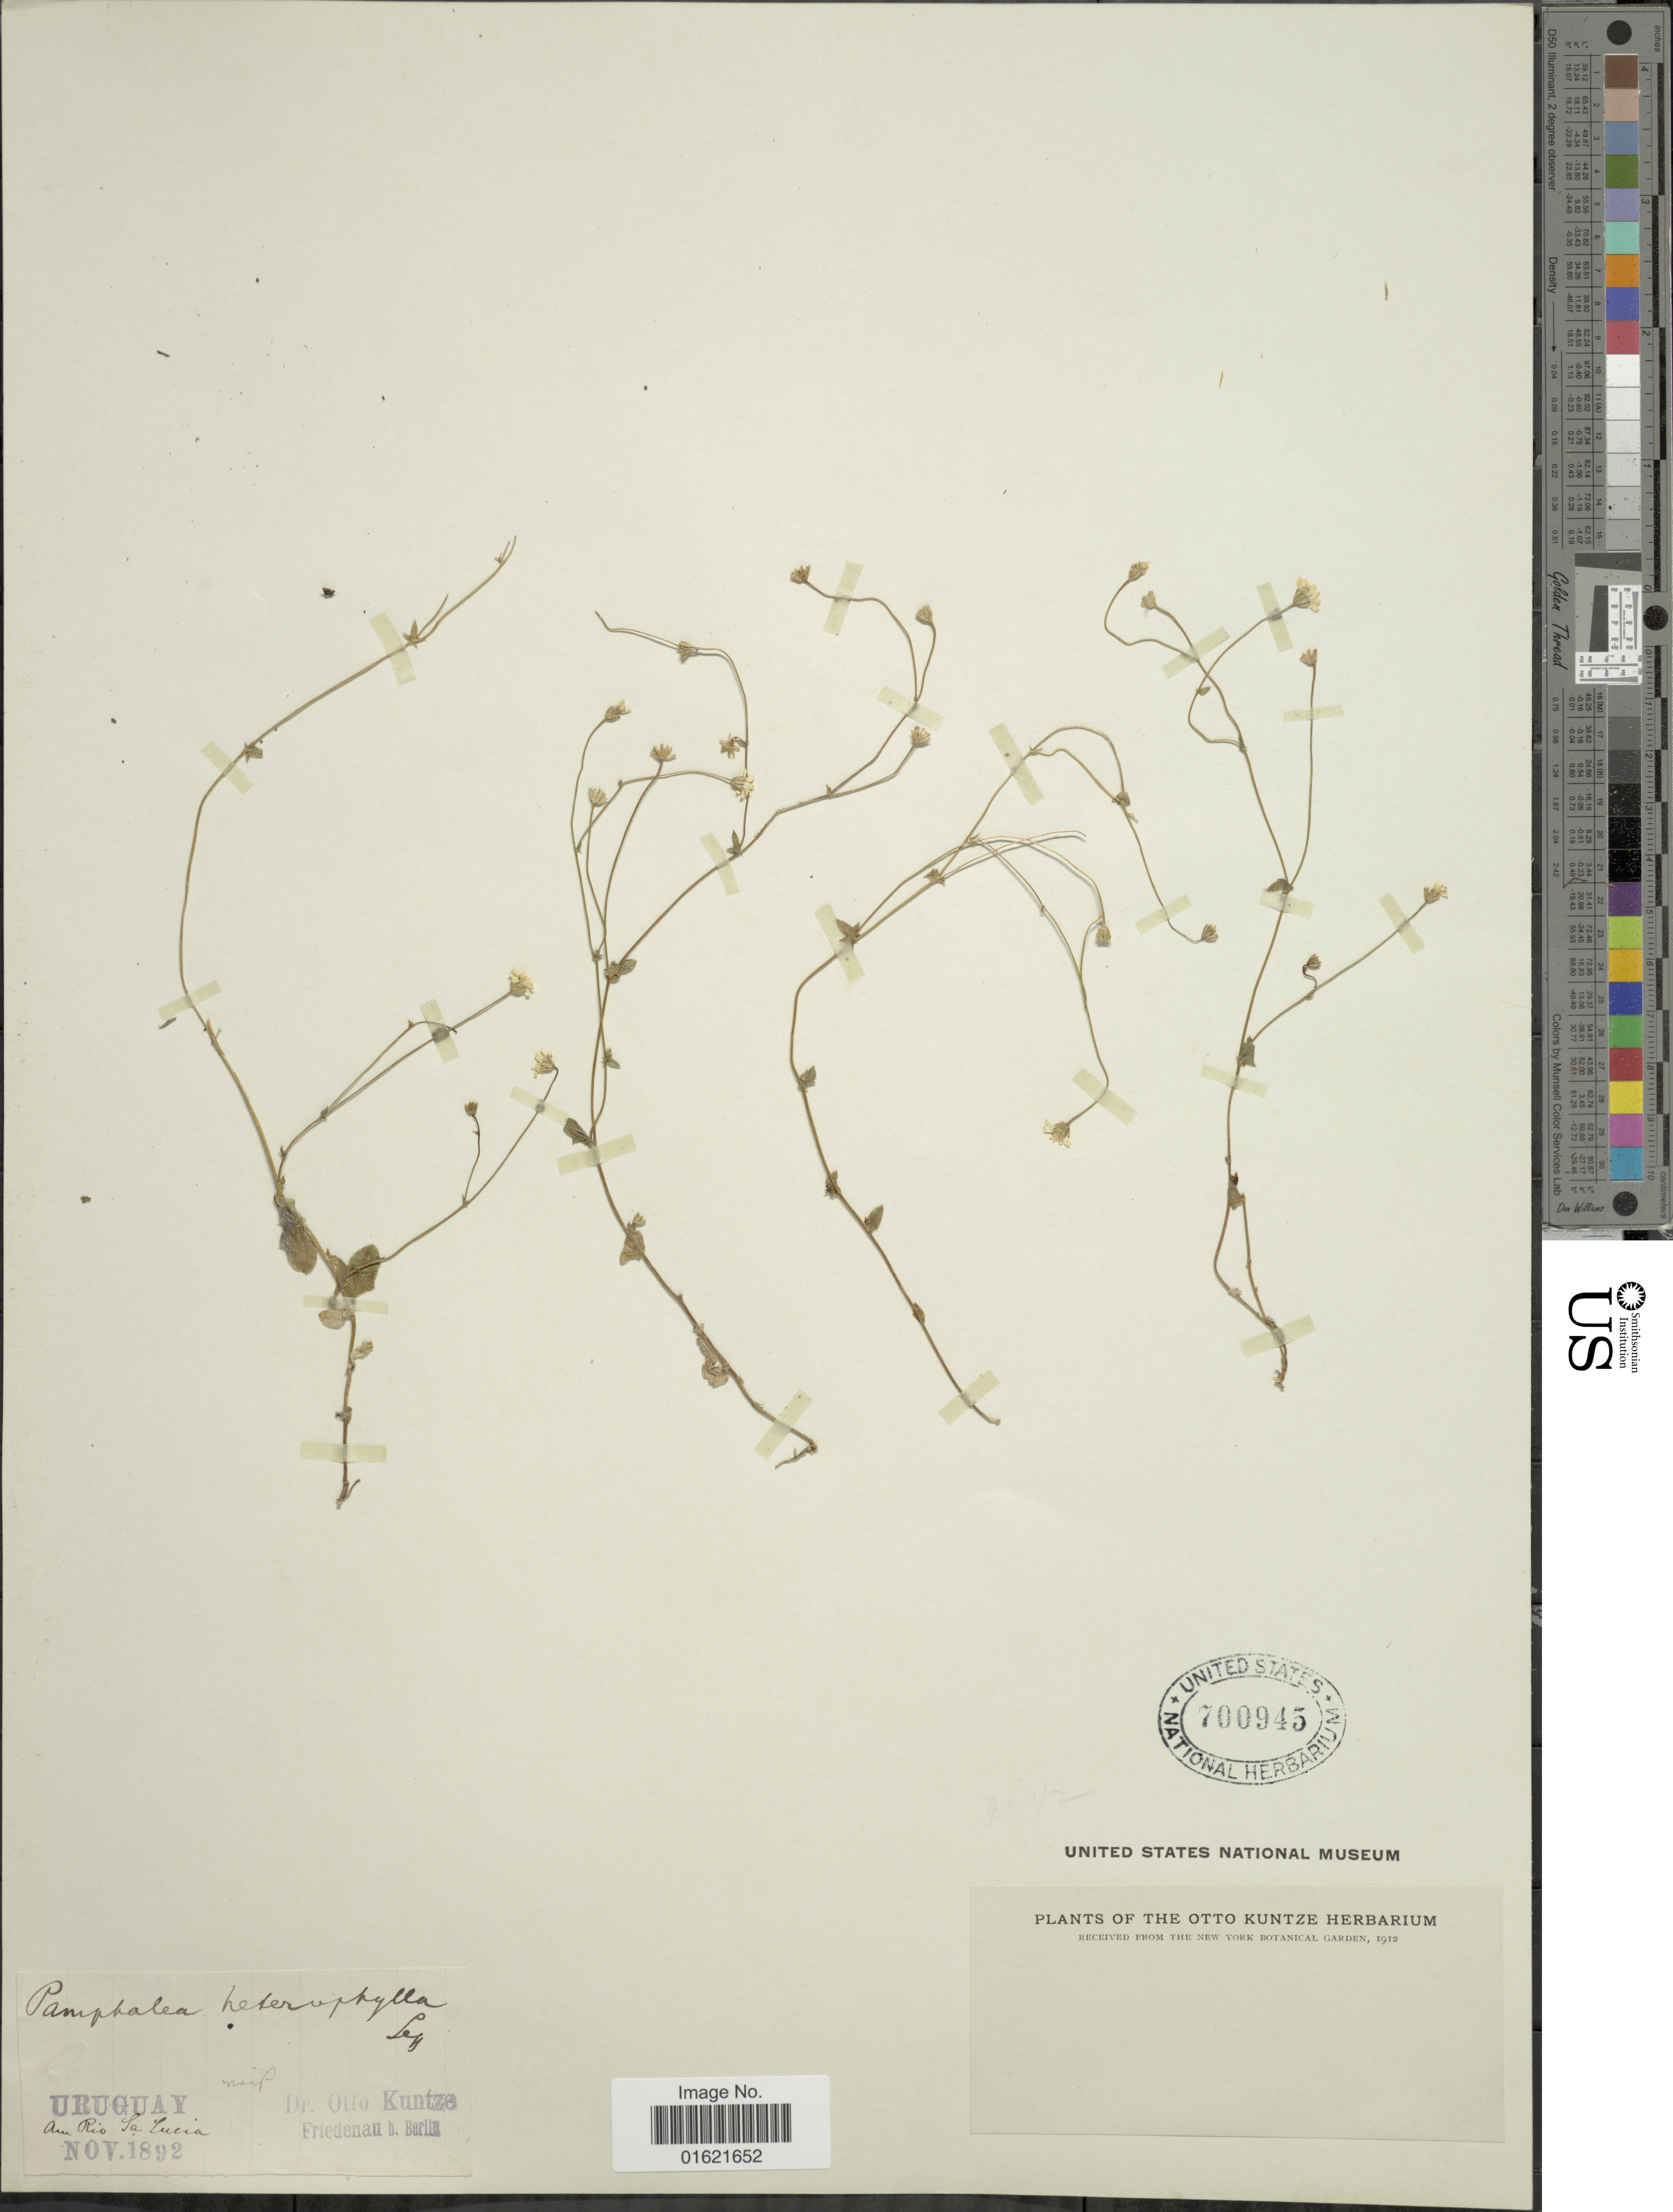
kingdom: Plantae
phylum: Tracheophyta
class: Magnoliopsida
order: Asterales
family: Asteraceae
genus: Panphalea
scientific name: Panphalea heterophylla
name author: Less.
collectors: C.E.O. Kuntze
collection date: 1892-11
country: Uruguay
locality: Rio Santa Lucia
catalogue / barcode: US 700945